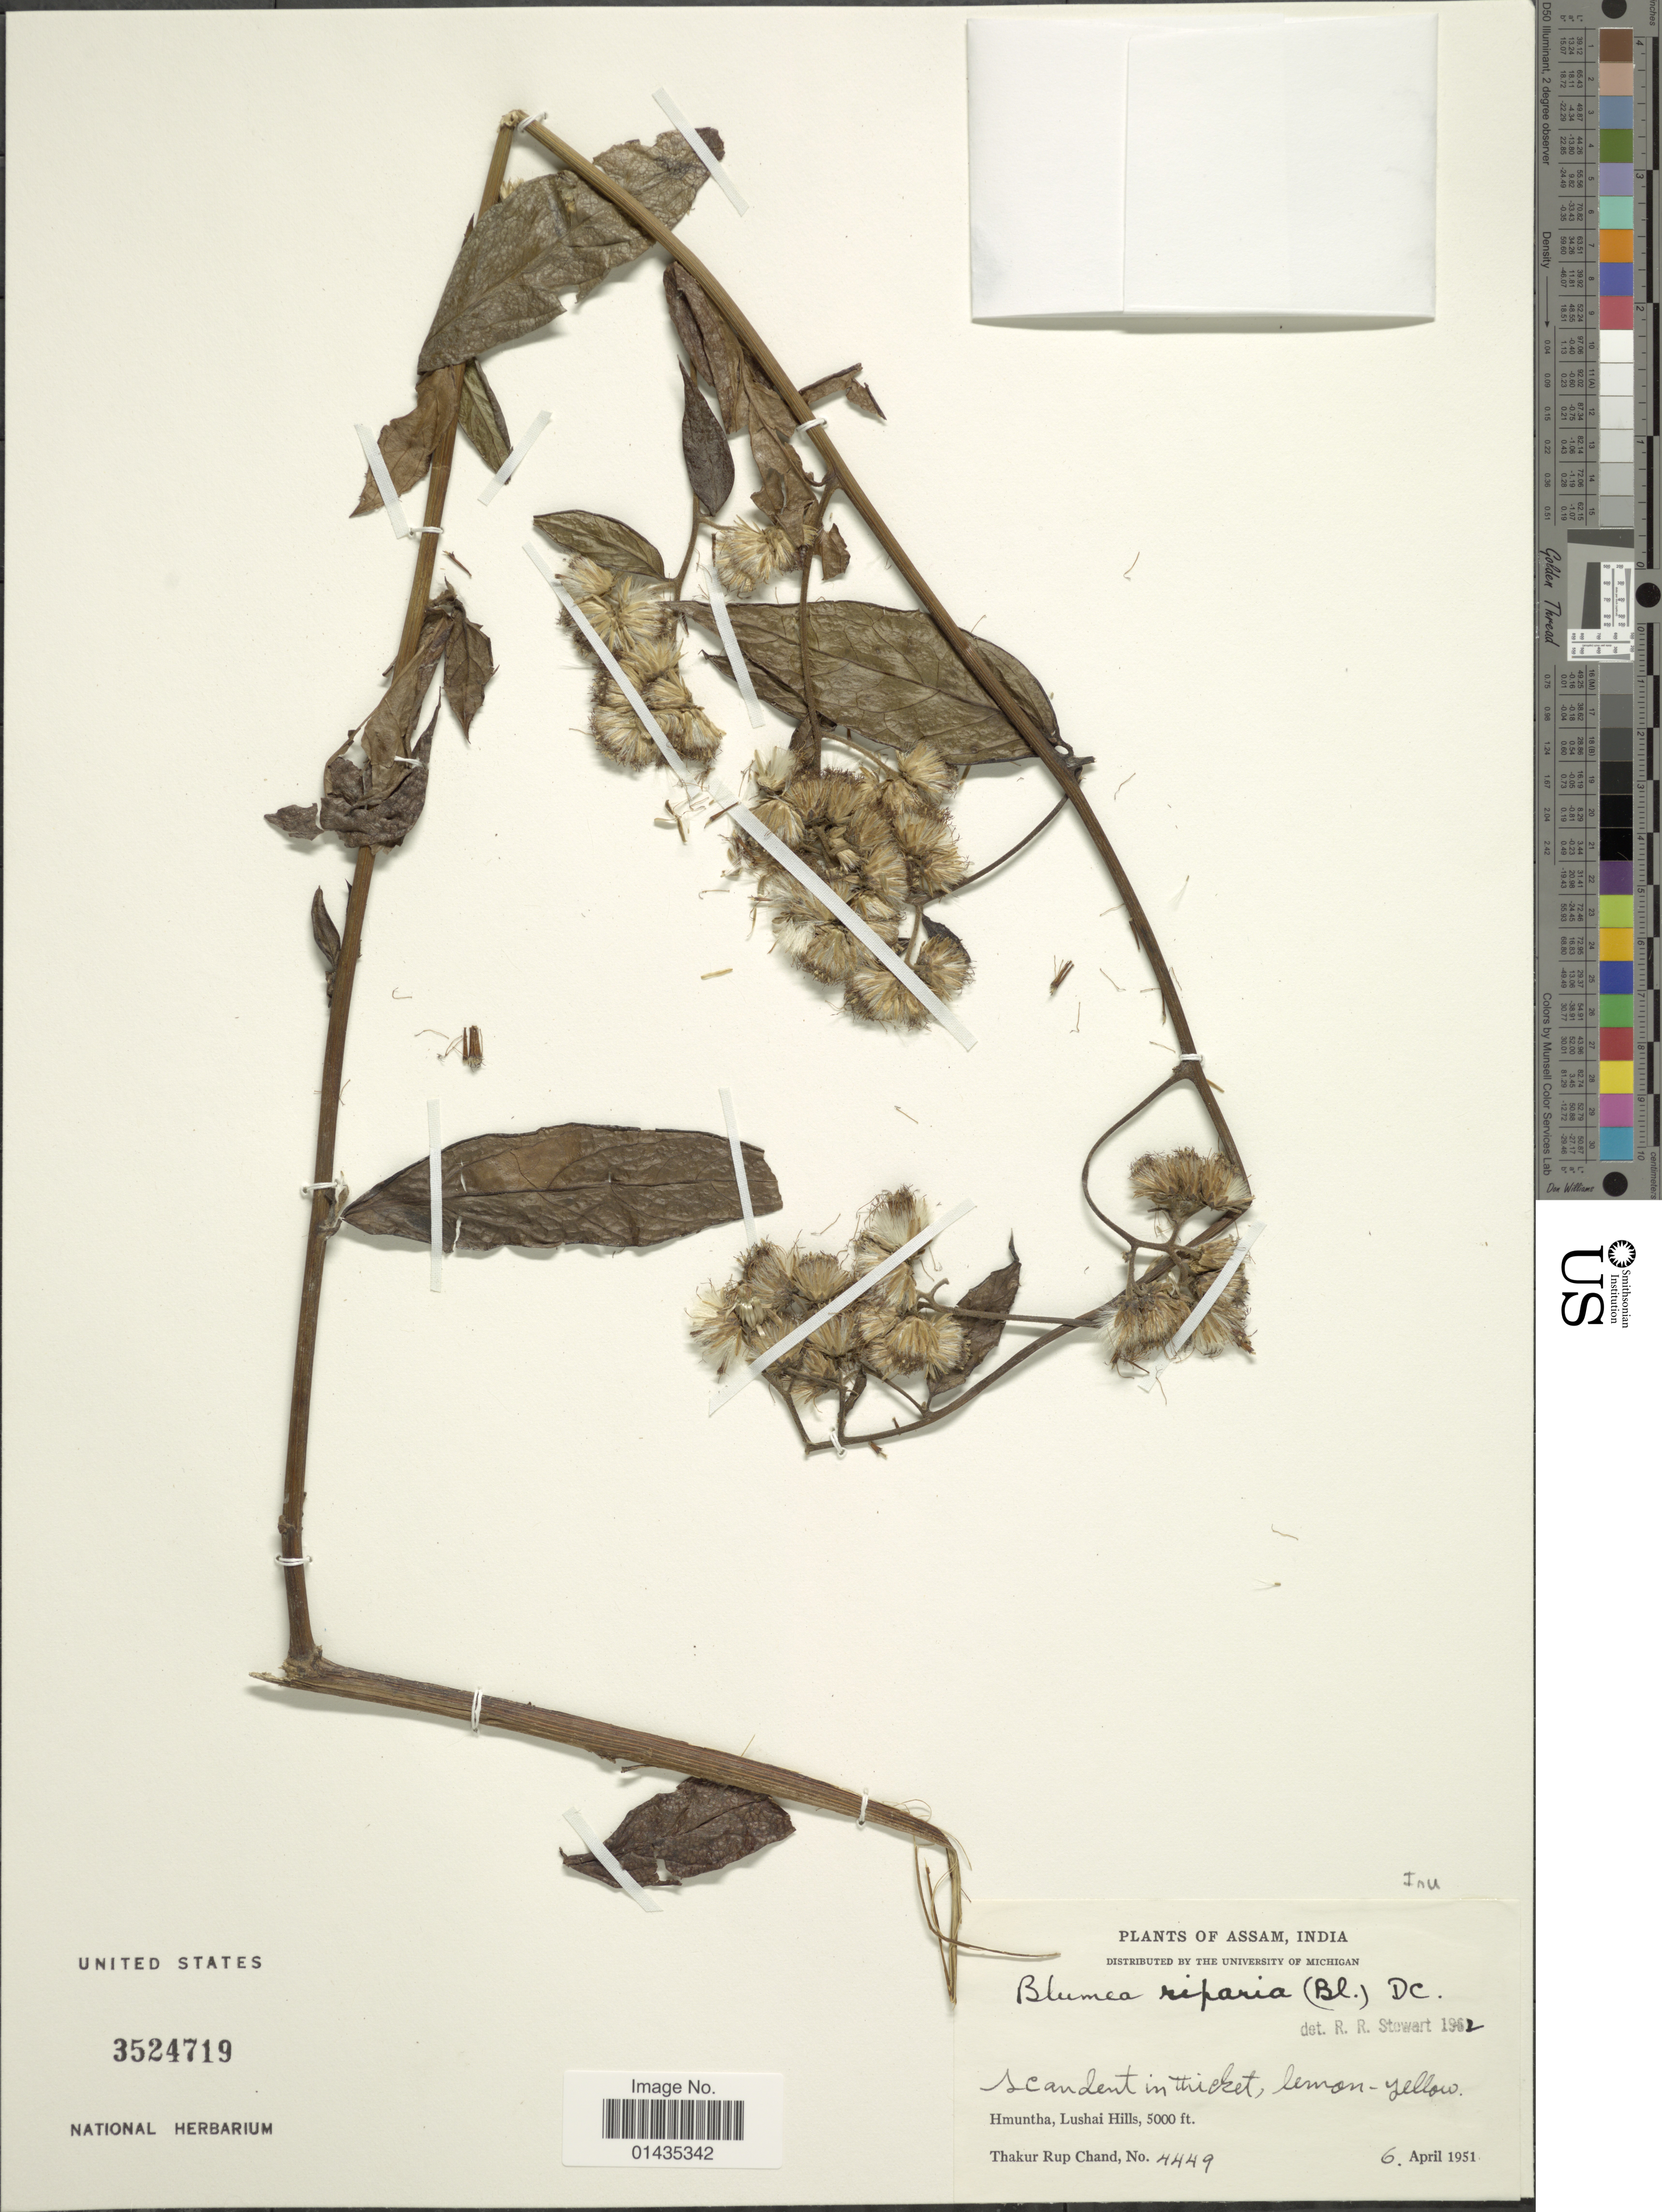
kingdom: Plantae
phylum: Tracheophyta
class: Magnoliopsida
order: Asterales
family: Asteraceae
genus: Blumea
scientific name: Blumea riparia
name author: (Blume) DC.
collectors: T. R. Chand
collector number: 4449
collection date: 1951-04-06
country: India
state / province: Assam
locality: Humuntha, Lushai Hills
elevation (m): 1524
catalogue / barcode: US 3524719